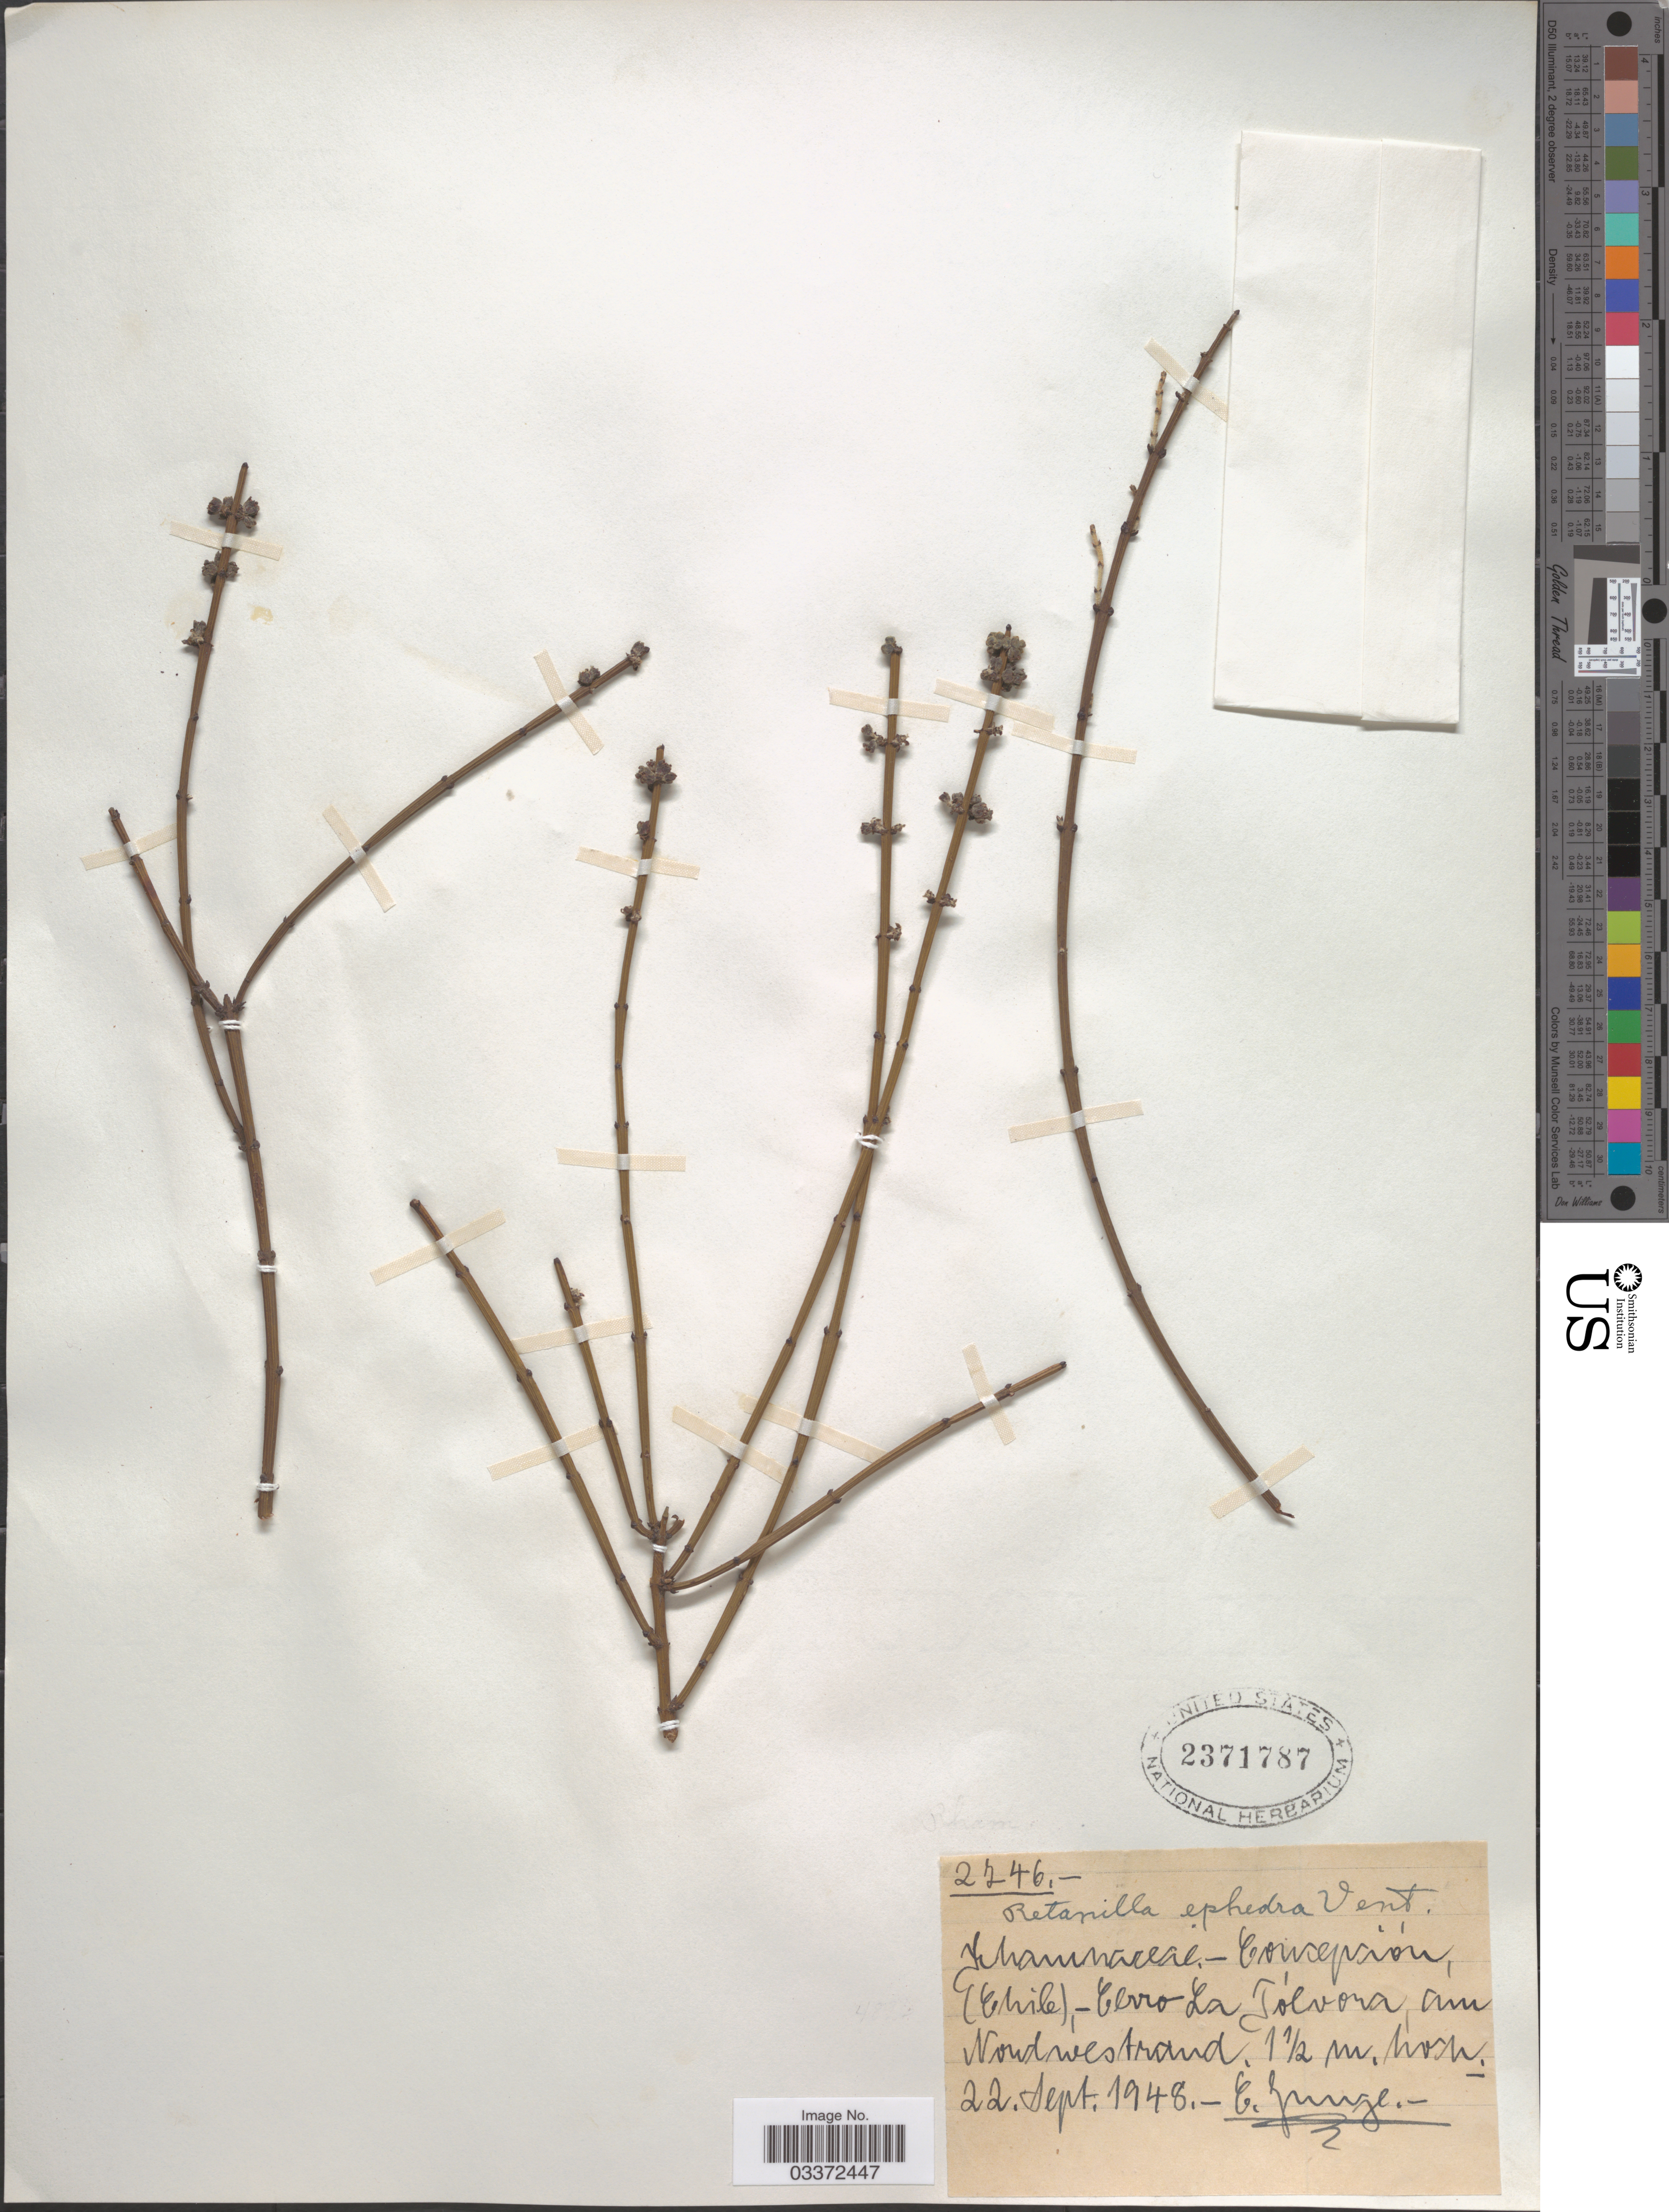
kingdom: Plantae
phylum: Tracheophyta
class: Magnoliopsida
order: Rosales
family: Rhamnaceae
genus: Retanilla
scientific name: Retanilla ephedra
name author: (Vent.) Brongn.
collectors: E. Junge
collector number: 2246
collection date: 1948-09-22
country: Chile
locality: Concepción, Cerro La Pólvora am Nordwestrand, 1½ m. Hoh.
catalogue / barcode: US 2371787